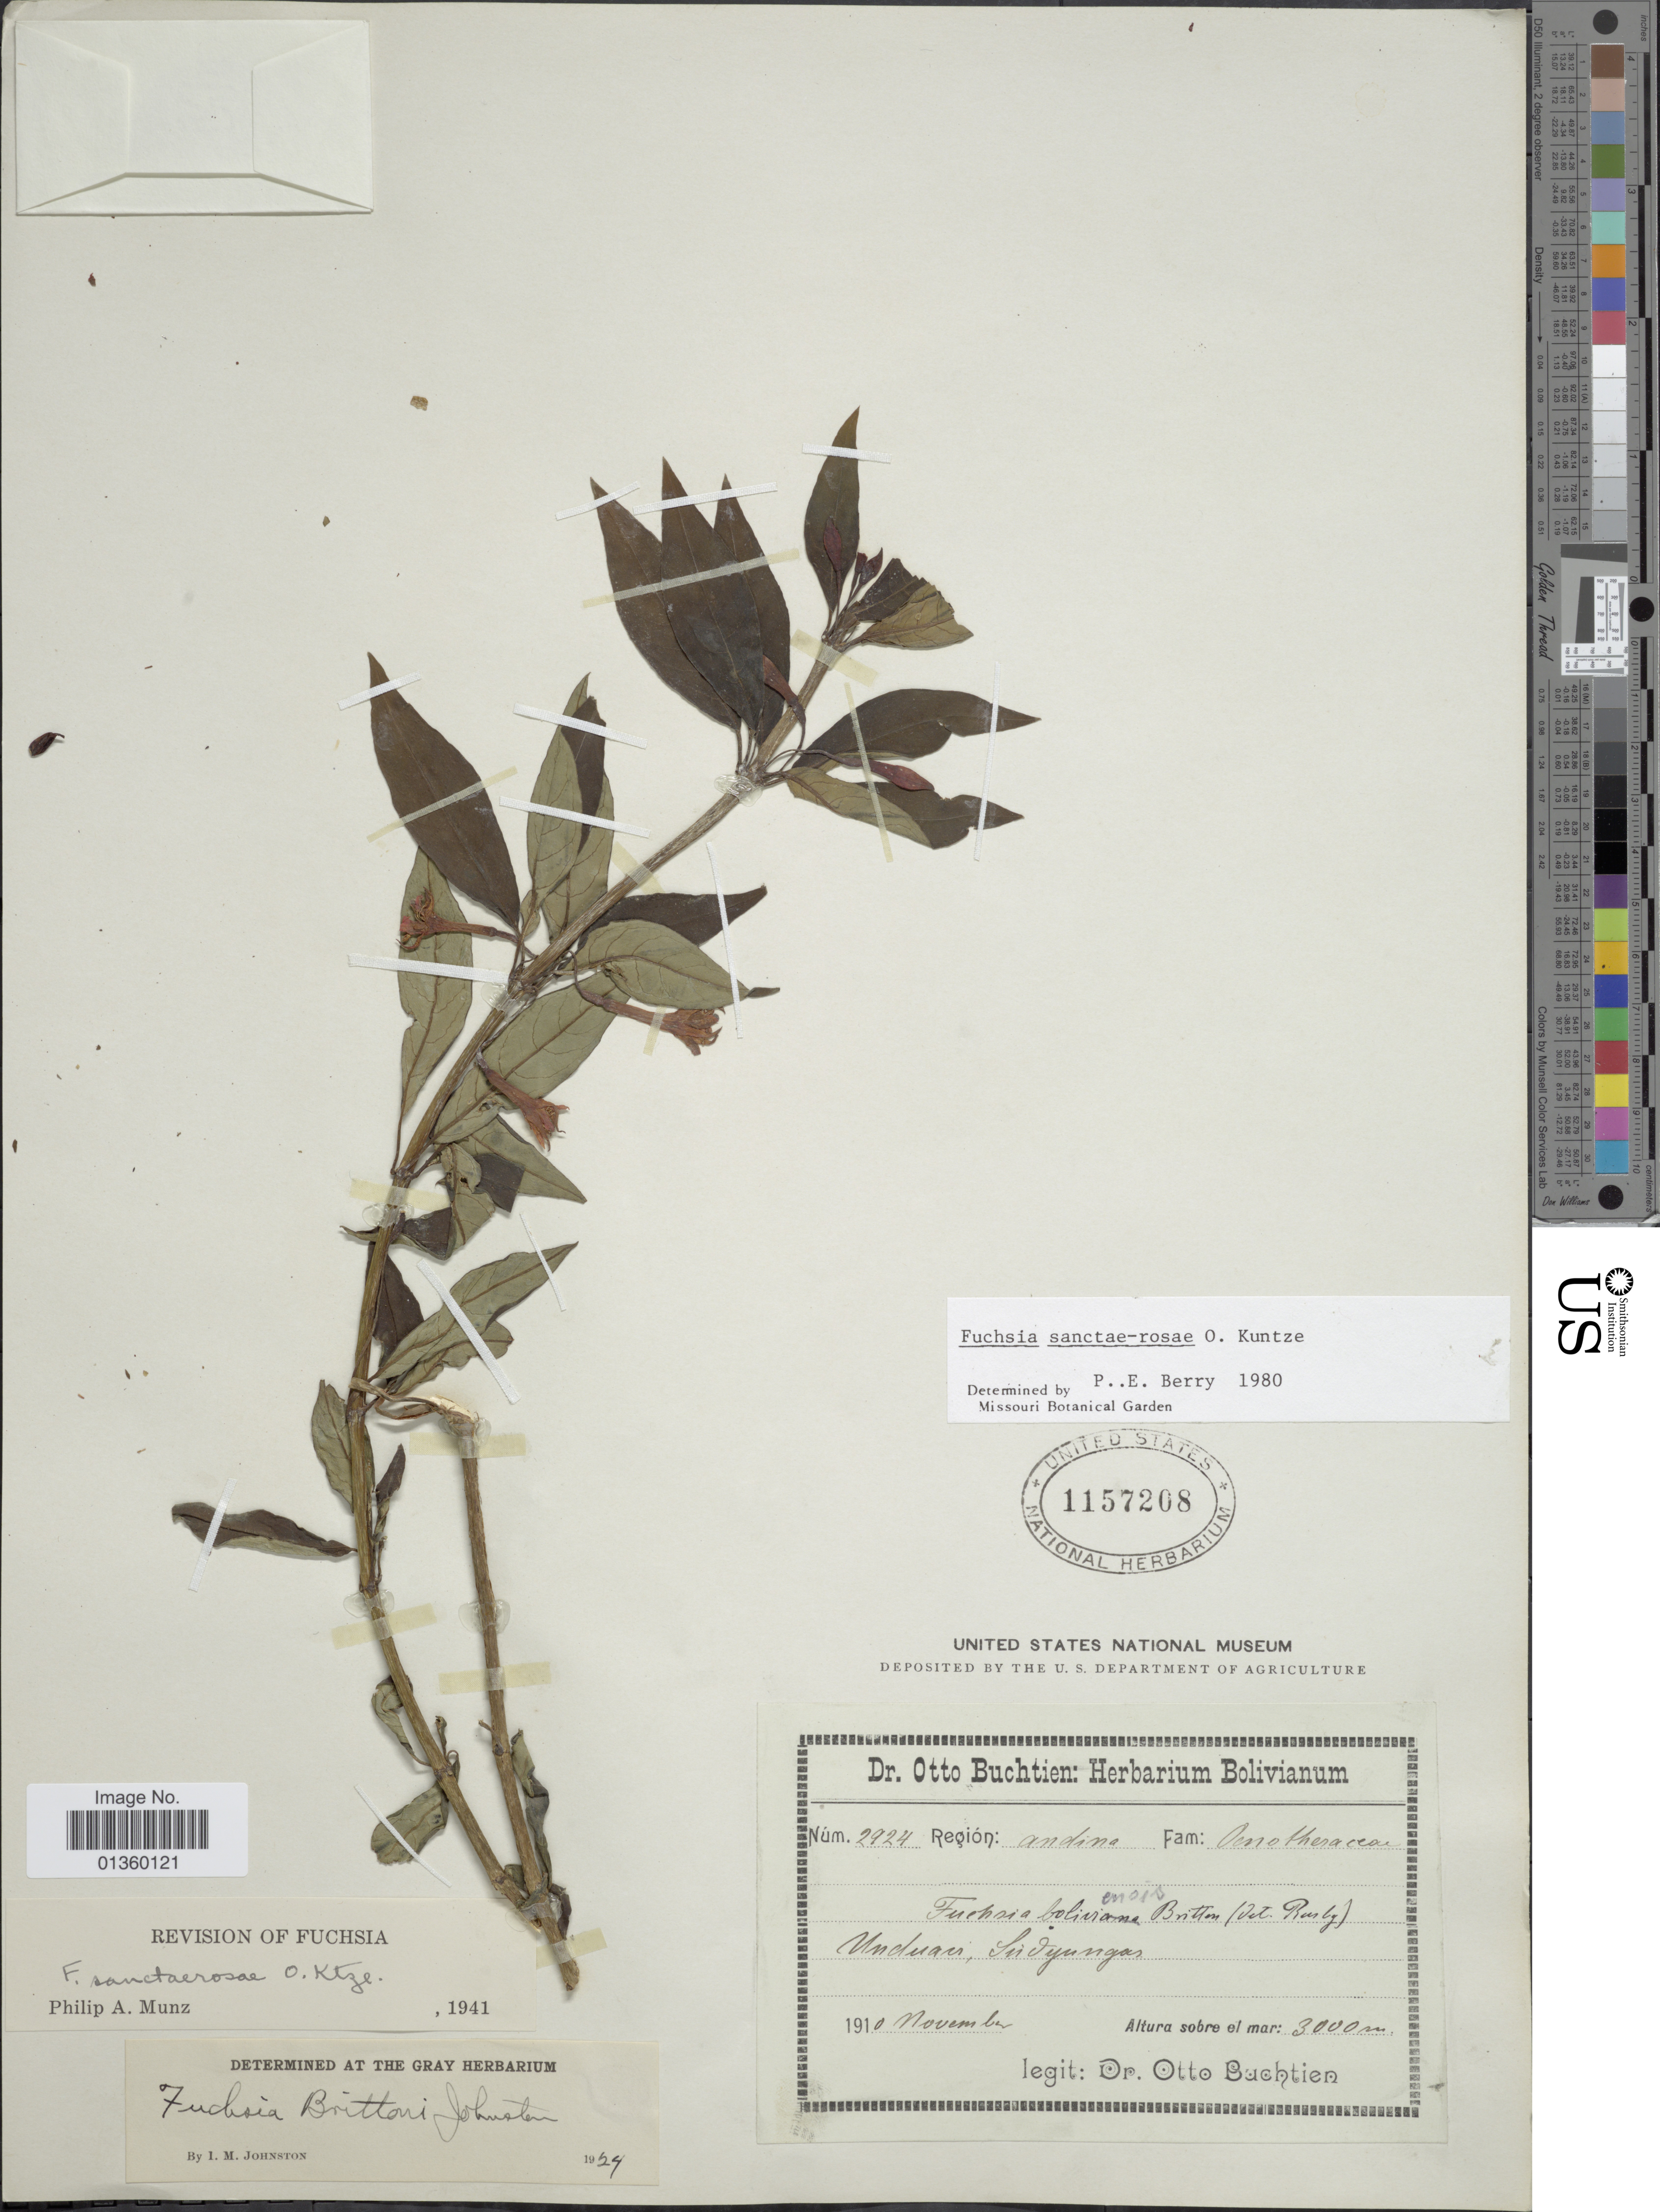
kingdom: Plantae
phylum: Tracheophyta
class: Magnoliopsida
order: Myrtales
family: Onagraceae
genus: Fuchsia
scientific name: Fuchsia sanctae-rosae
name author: Kuntze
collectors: O. Buchtien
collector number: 2924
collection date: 1910-11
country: Bolivia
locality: Unduavi, Sudyungas.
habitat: Region: Andina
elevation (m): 3000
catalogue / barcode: US 1157208